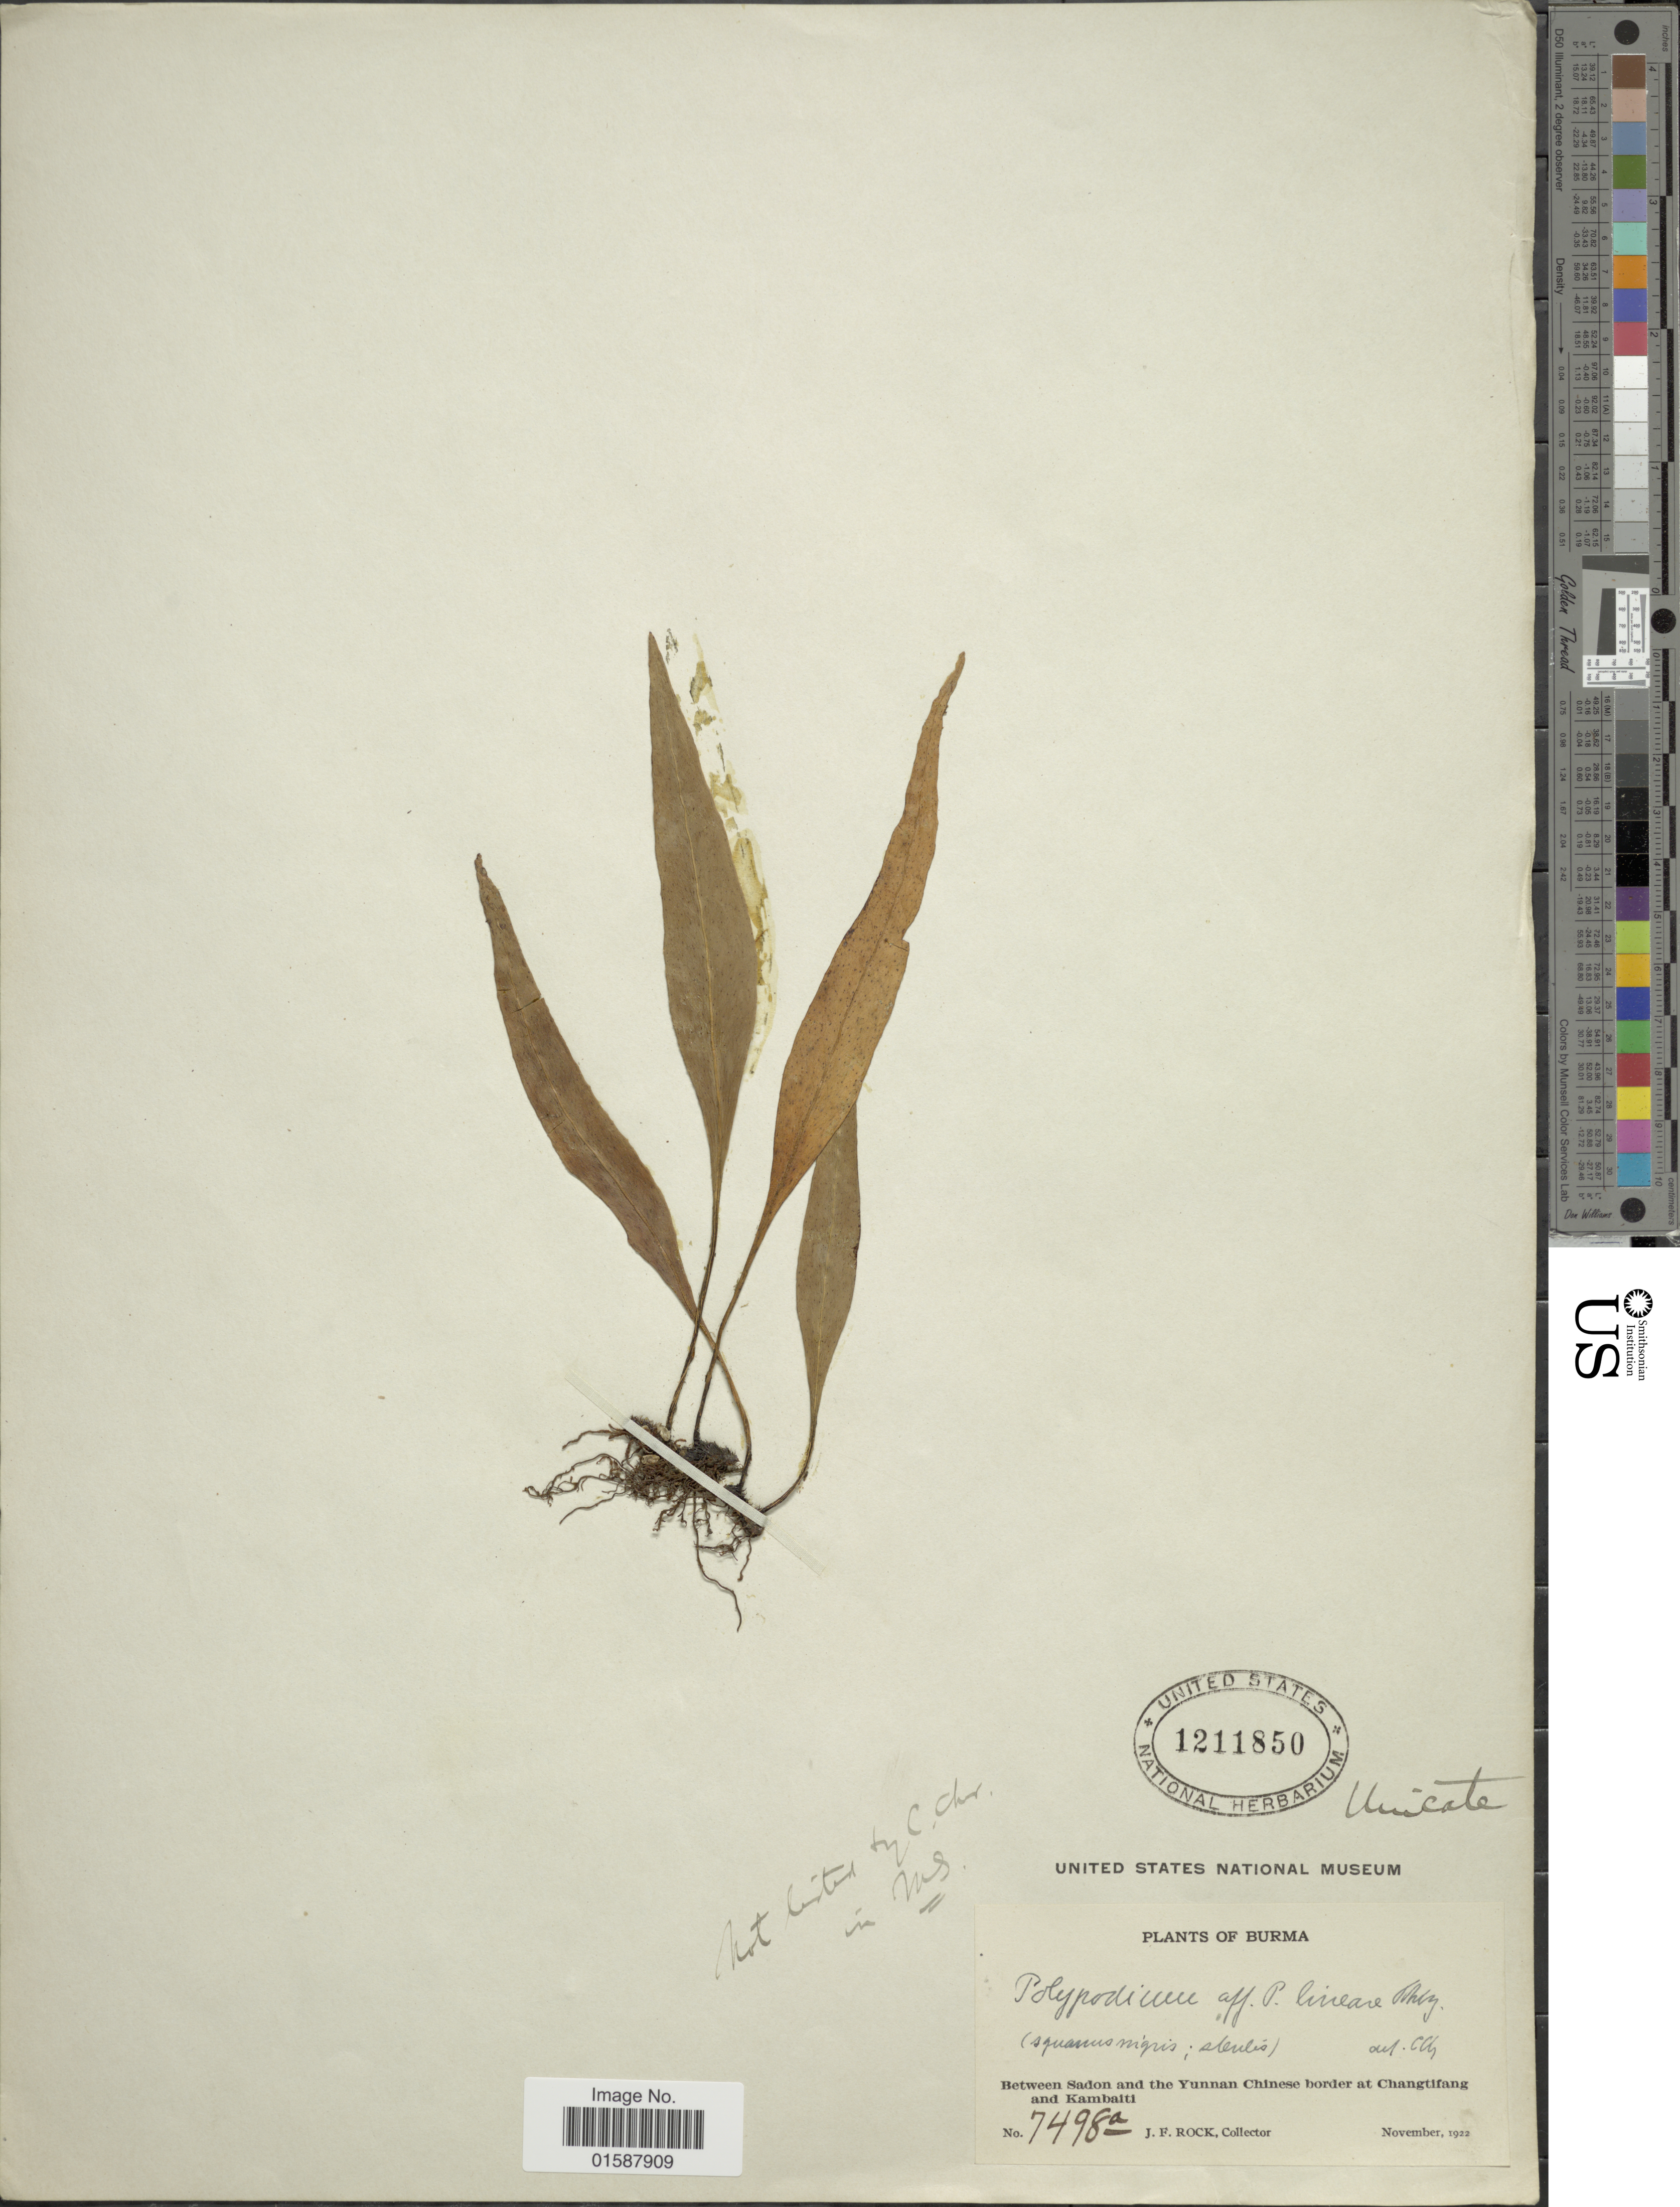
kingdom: Plantae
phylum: Tracheophyta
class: Polypodiopsida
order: Polypodiales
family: Polypodiaceae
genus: Lepisorus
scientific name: Lepisorus oligolepidus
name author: (Baker) Ching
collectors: J. Rock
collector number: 7498a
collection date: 1922-11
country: Myanmar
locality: Burma. Between Sadon and the Yunnan Chinese border at Changtifang and Kambaiti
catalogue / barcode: US 1211850